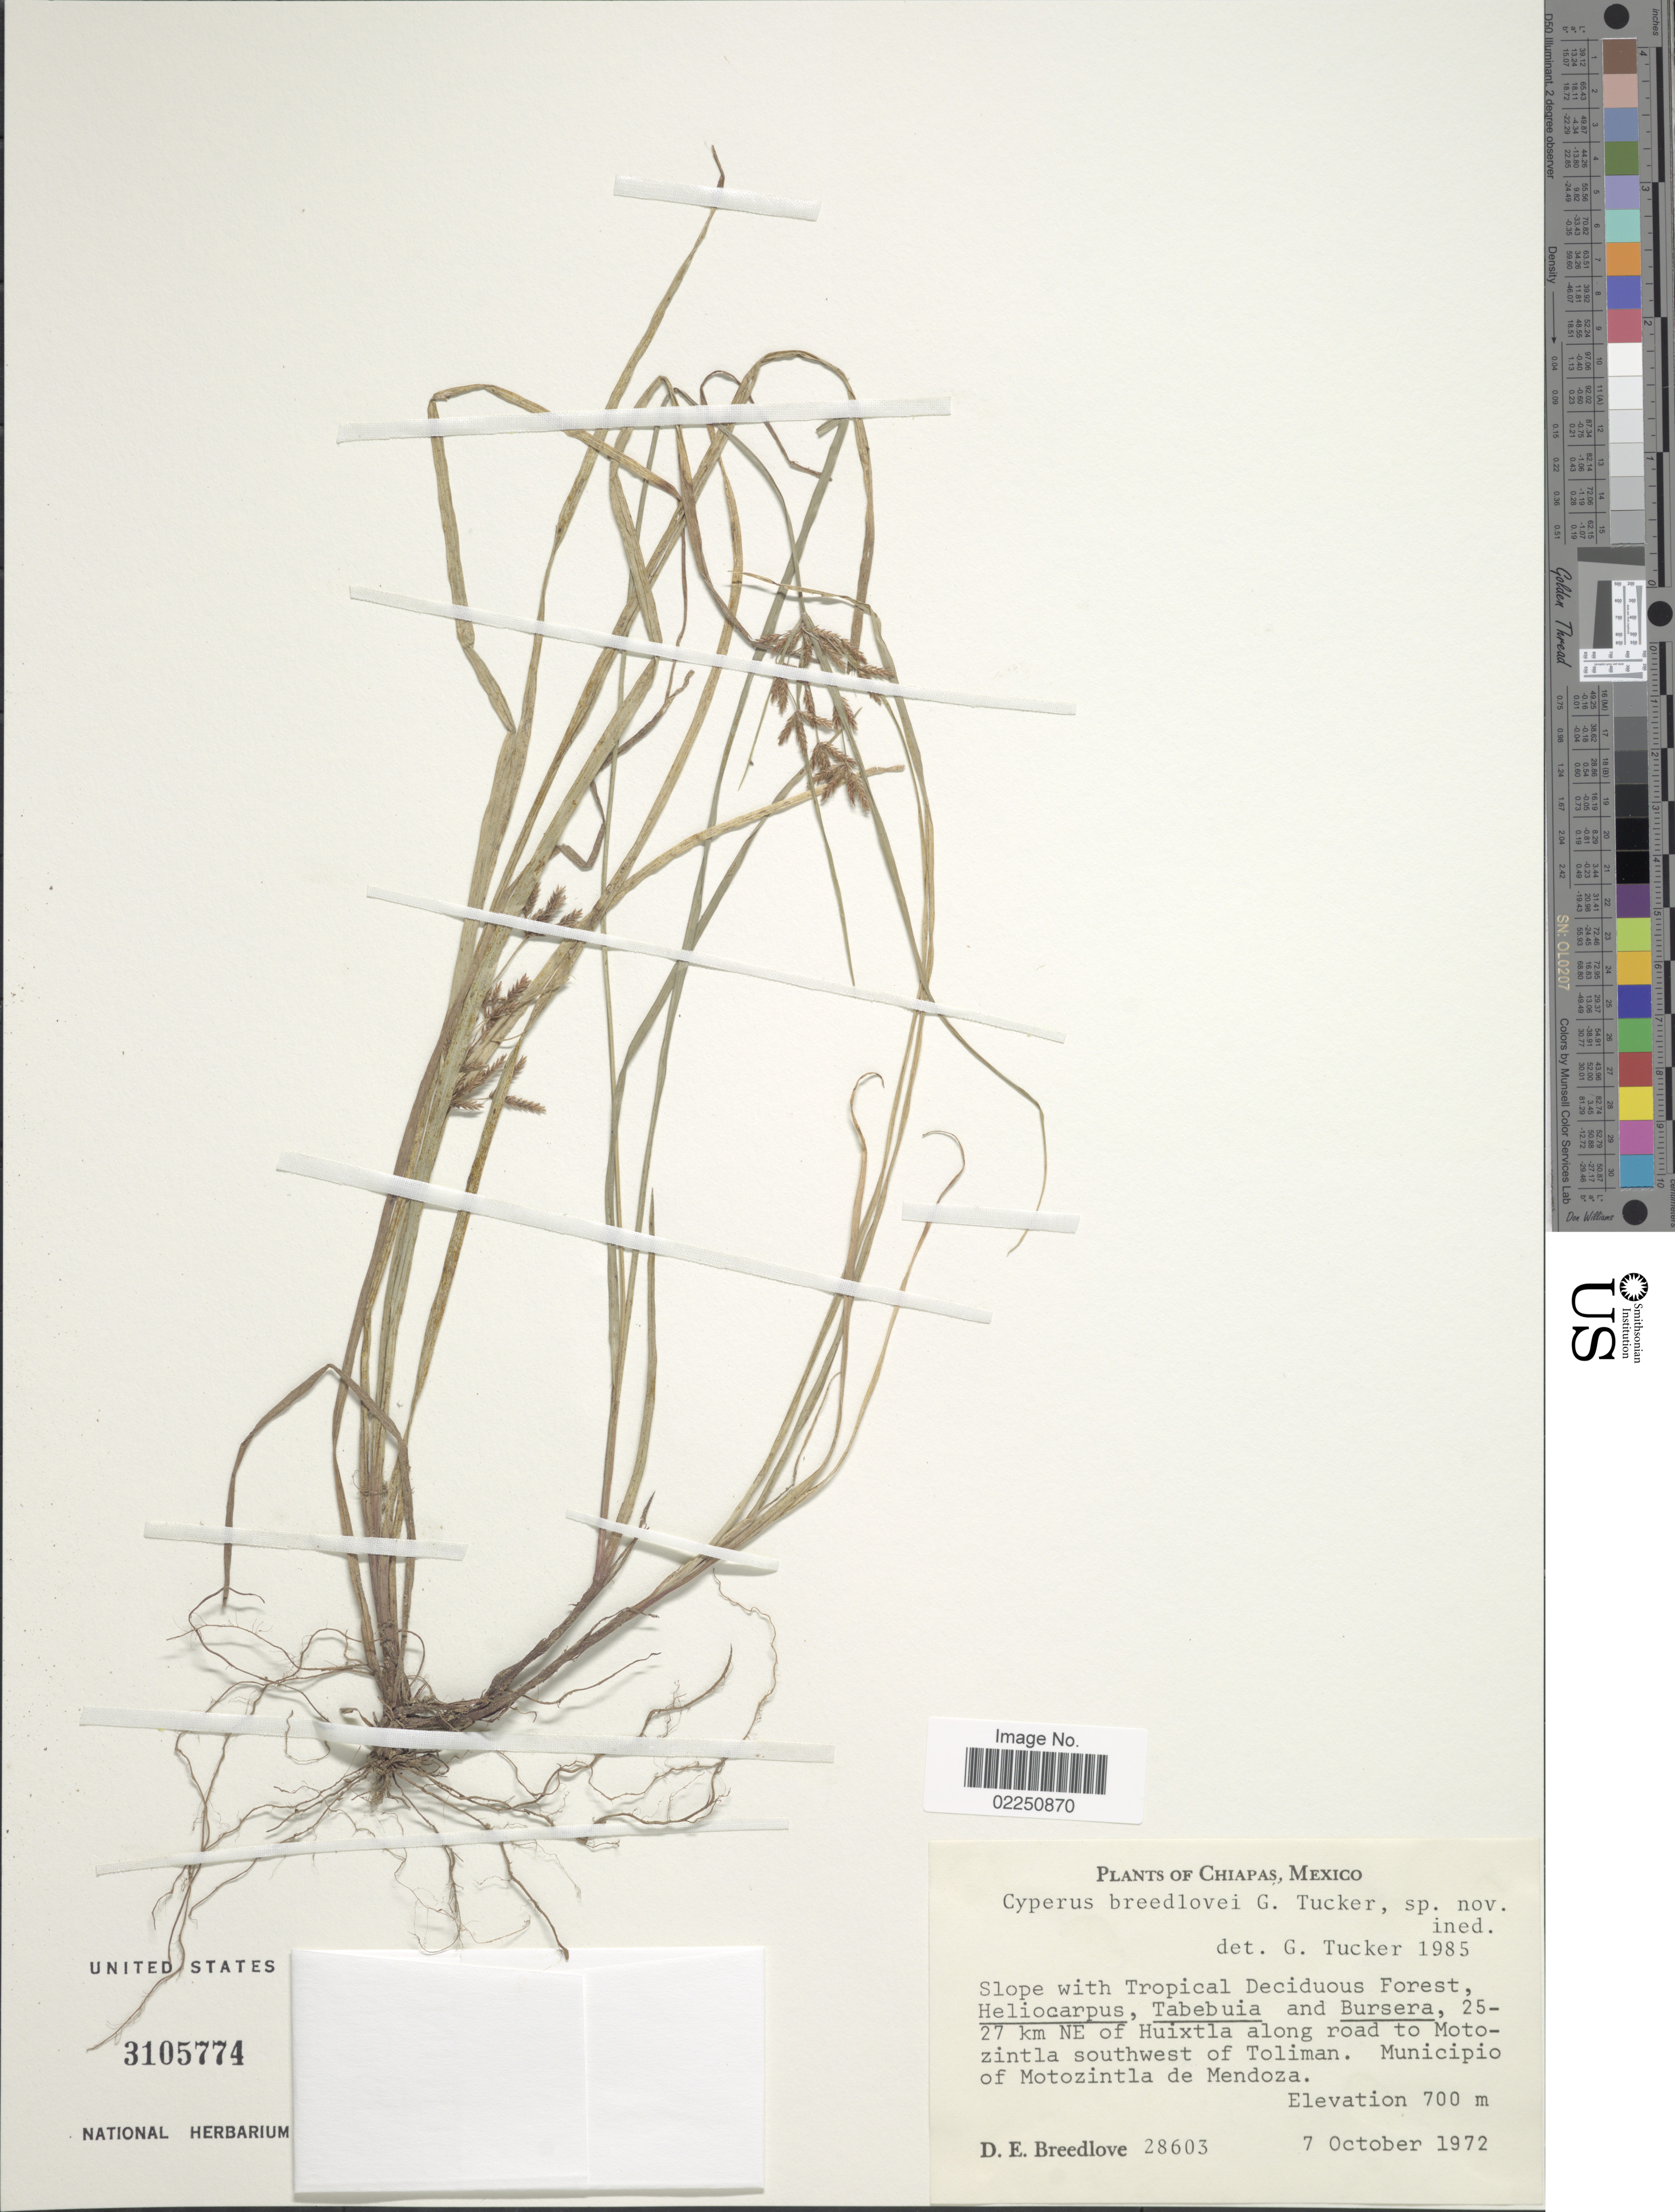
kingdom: Plantae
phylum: Tracheophyta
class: Liliopsida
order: Poales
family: Cyperaceae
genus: Cyperus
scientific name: Cyperus breedlovei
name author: G.C. Tucker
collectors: D. E. Breedlove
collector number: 28603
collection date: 1972-10-07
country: Mexico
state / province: Chiapas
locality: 25-27 km NE of huixtla along road to Motozintla southwest of Toliman. Municipio of Motozintla de Mendoza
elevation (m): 700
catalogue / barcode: US 3105774